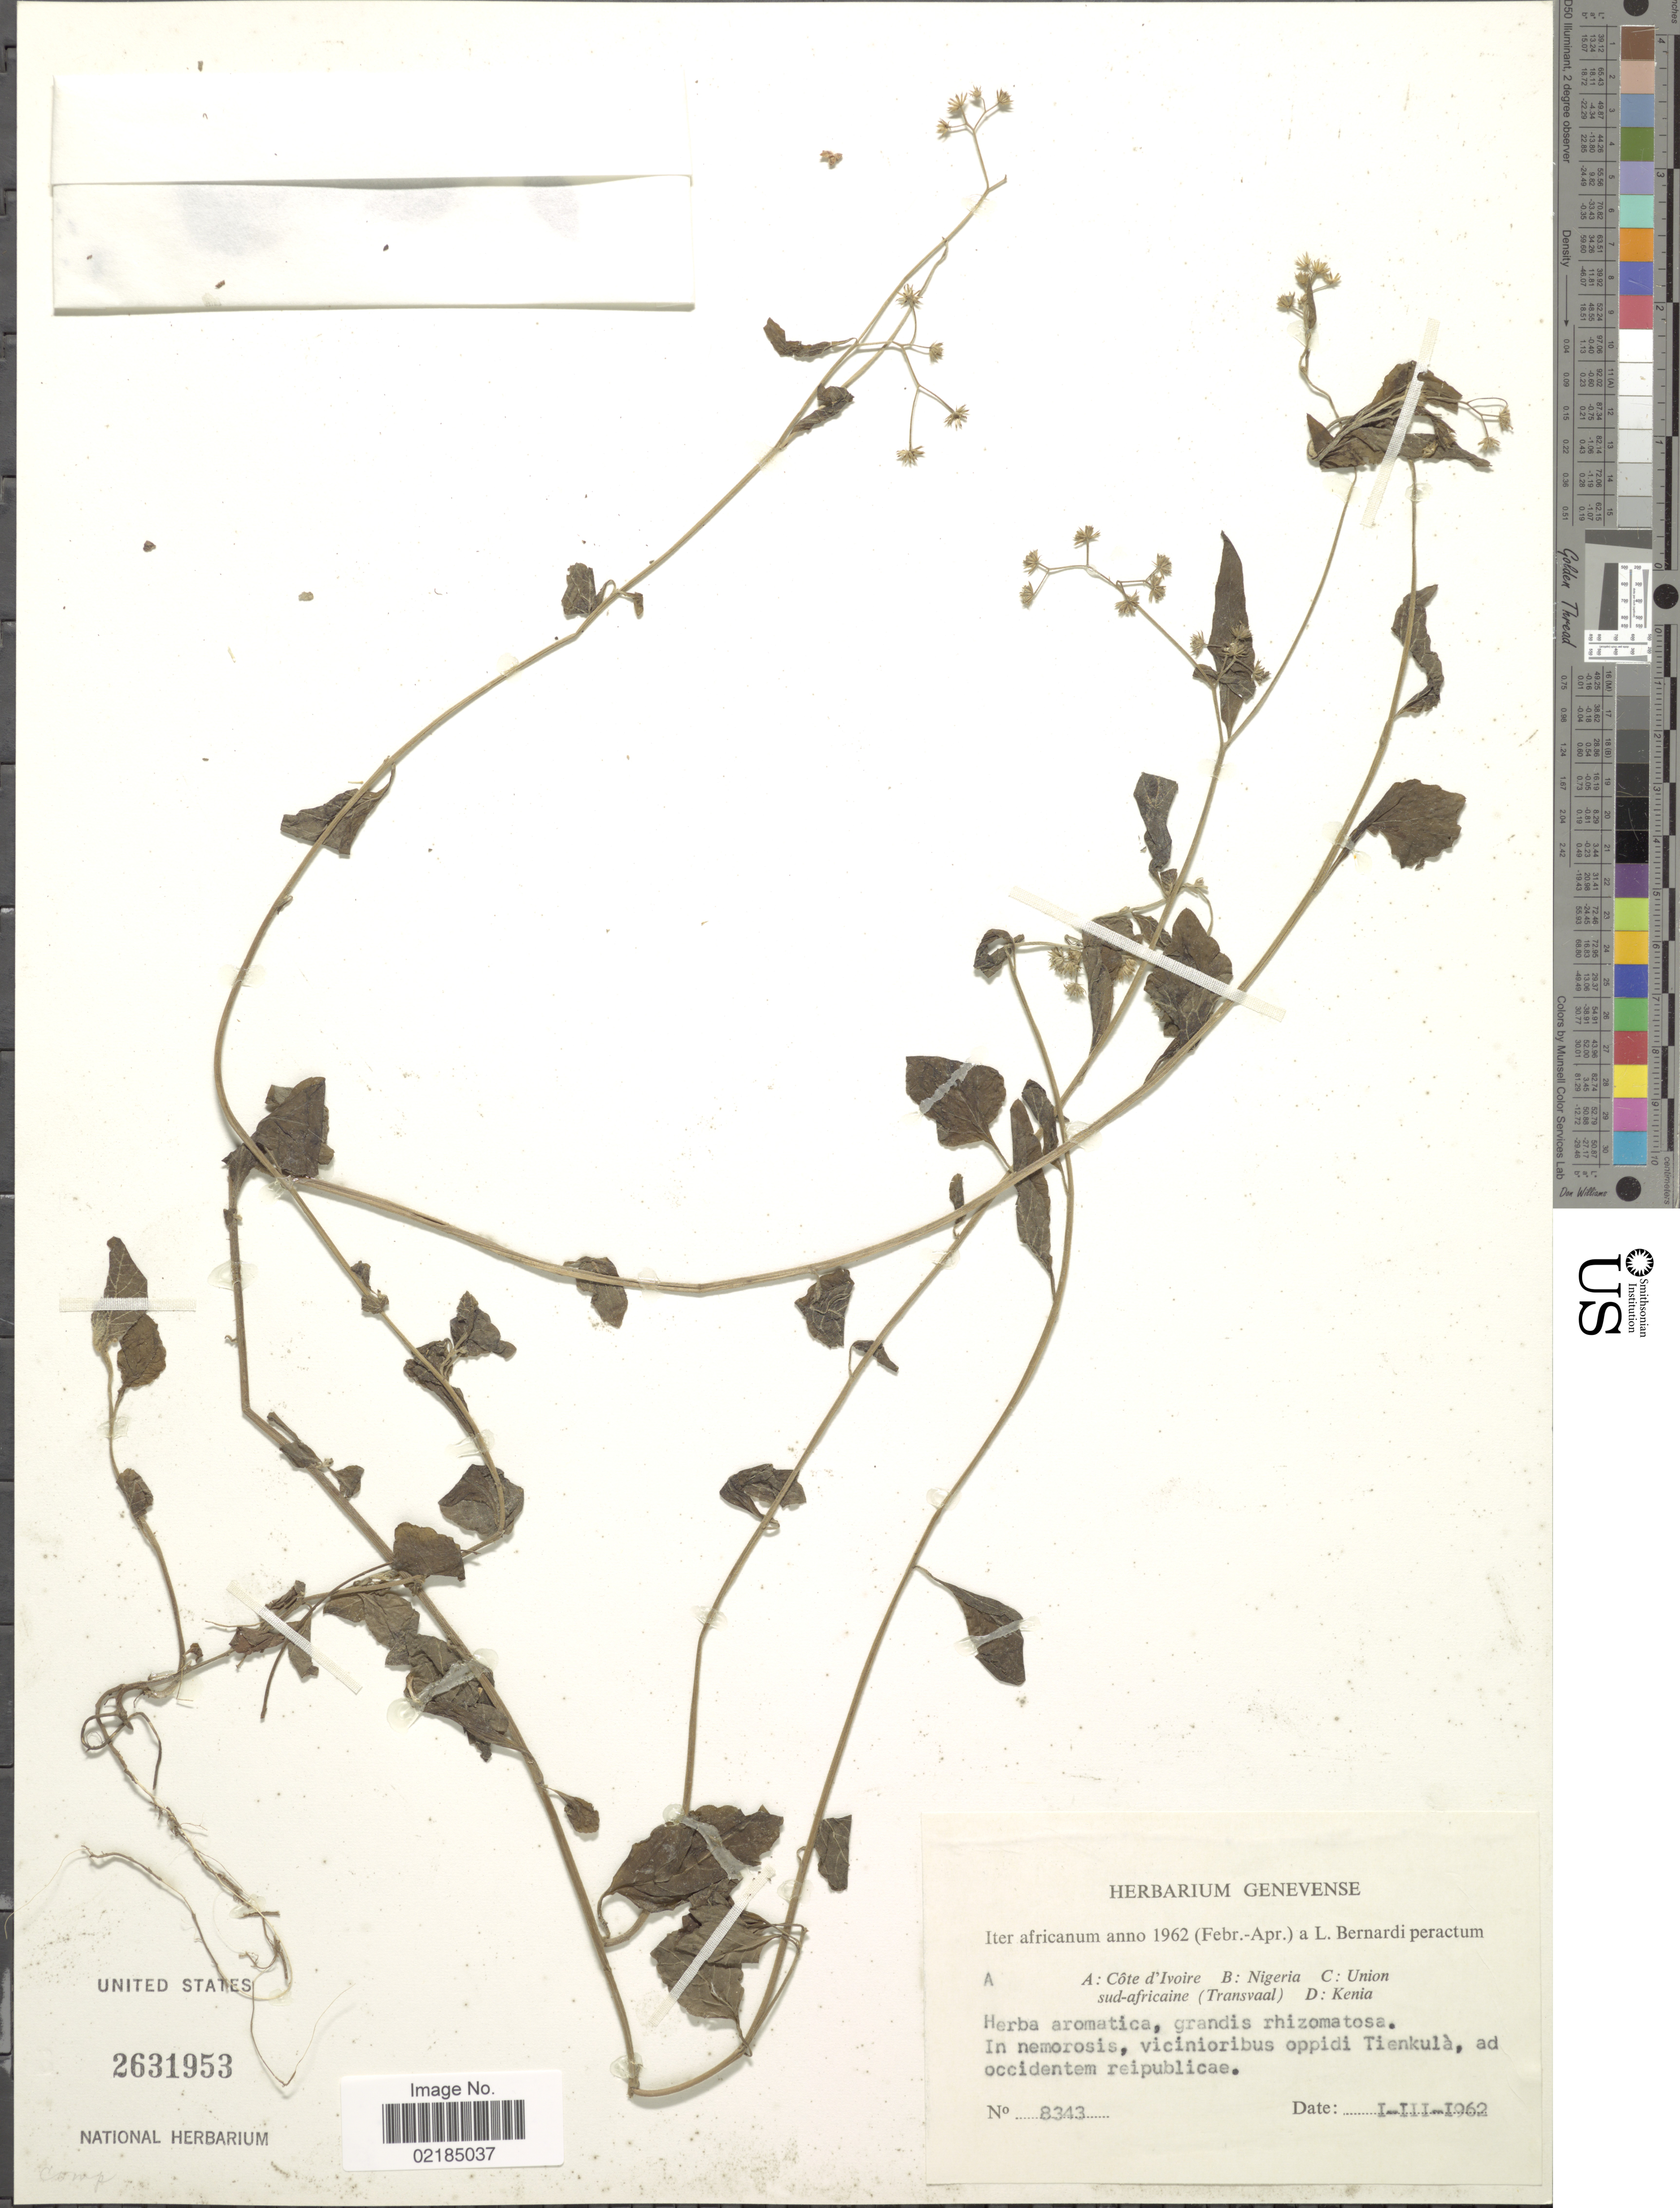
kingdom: Plantae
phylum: Tracheophyta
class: Magnoliopsida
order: Asterales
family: Asteraceae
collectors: L. Bernardi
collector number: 8343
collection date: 1962-03-01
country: Ivory Coast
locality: Côte d'Ivoire. In nemorosis, vicinioribus oppidi Tienkulà, ad occidentem reipublicae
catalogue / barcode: US 2631953